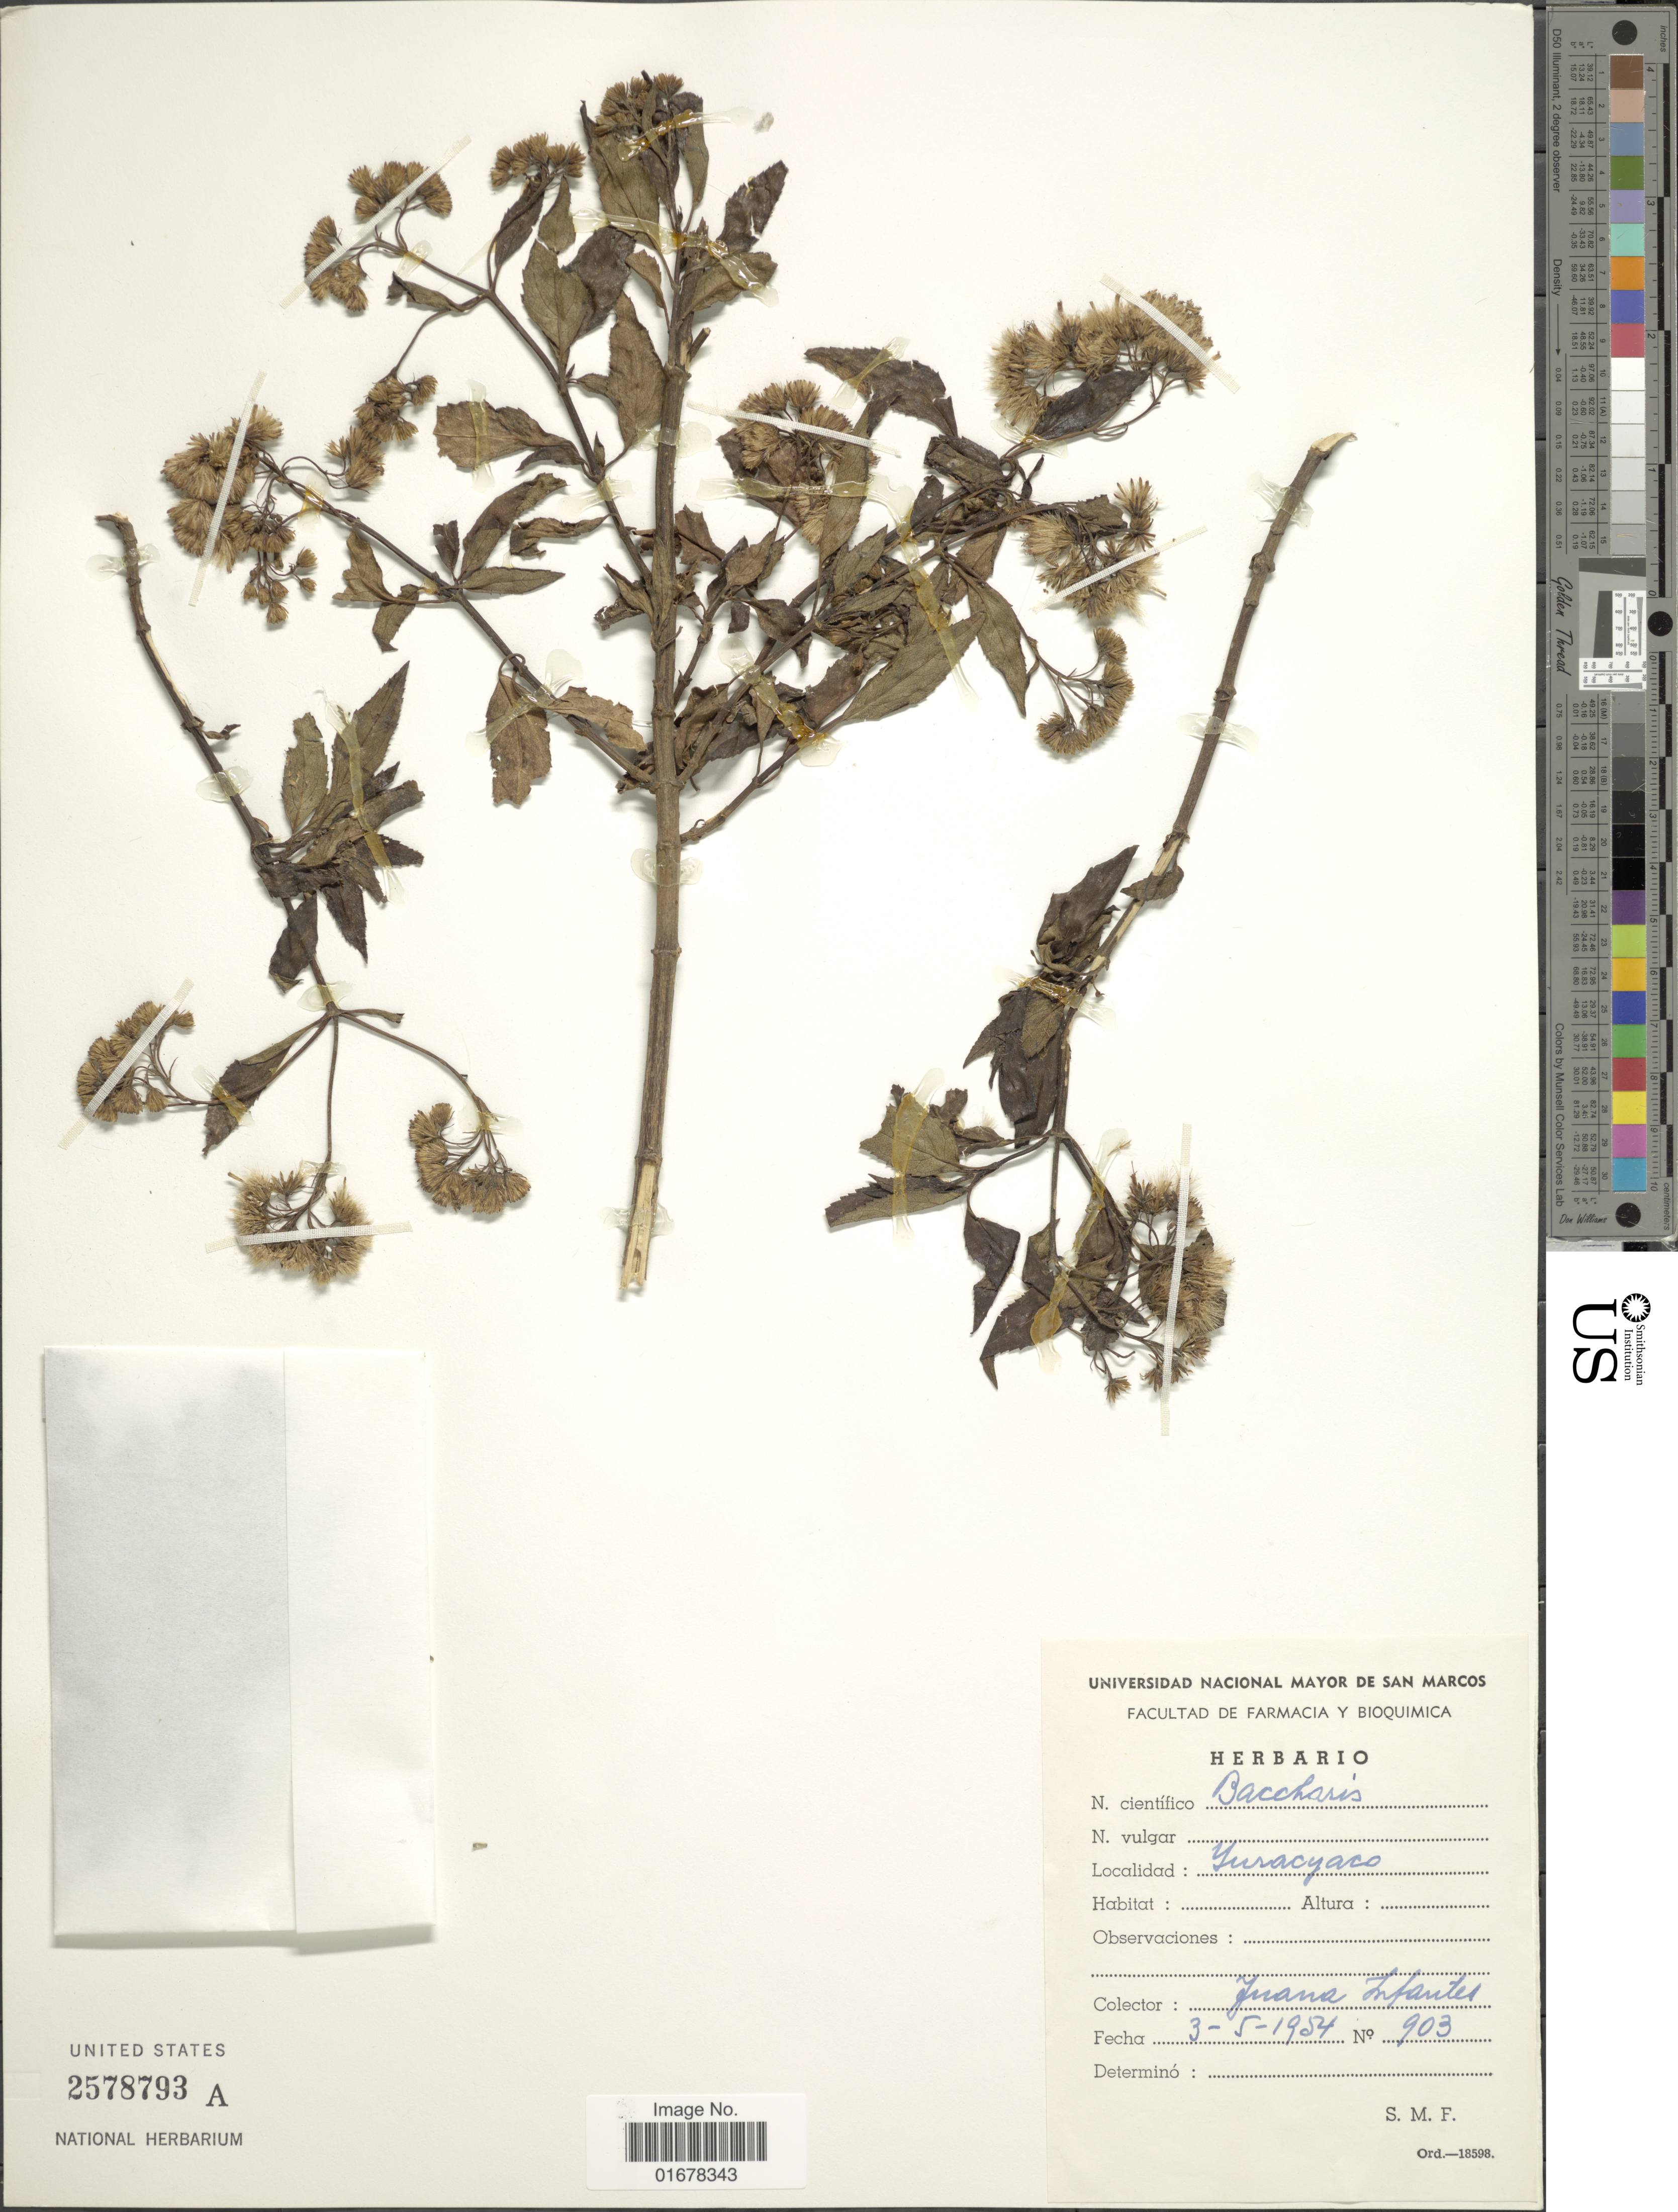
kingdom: Plantae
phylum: Tracheophyta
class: Magnoliopsida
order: Asterales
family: Asteraceae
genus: Ageratina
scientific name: Ageratina pentlandiana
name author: (DC.) R.M. King & H. Rob.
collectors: J. Infantes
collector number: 903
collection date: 1954-05-03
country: Peru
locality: Yuracyaco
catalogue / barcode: US 2578793A